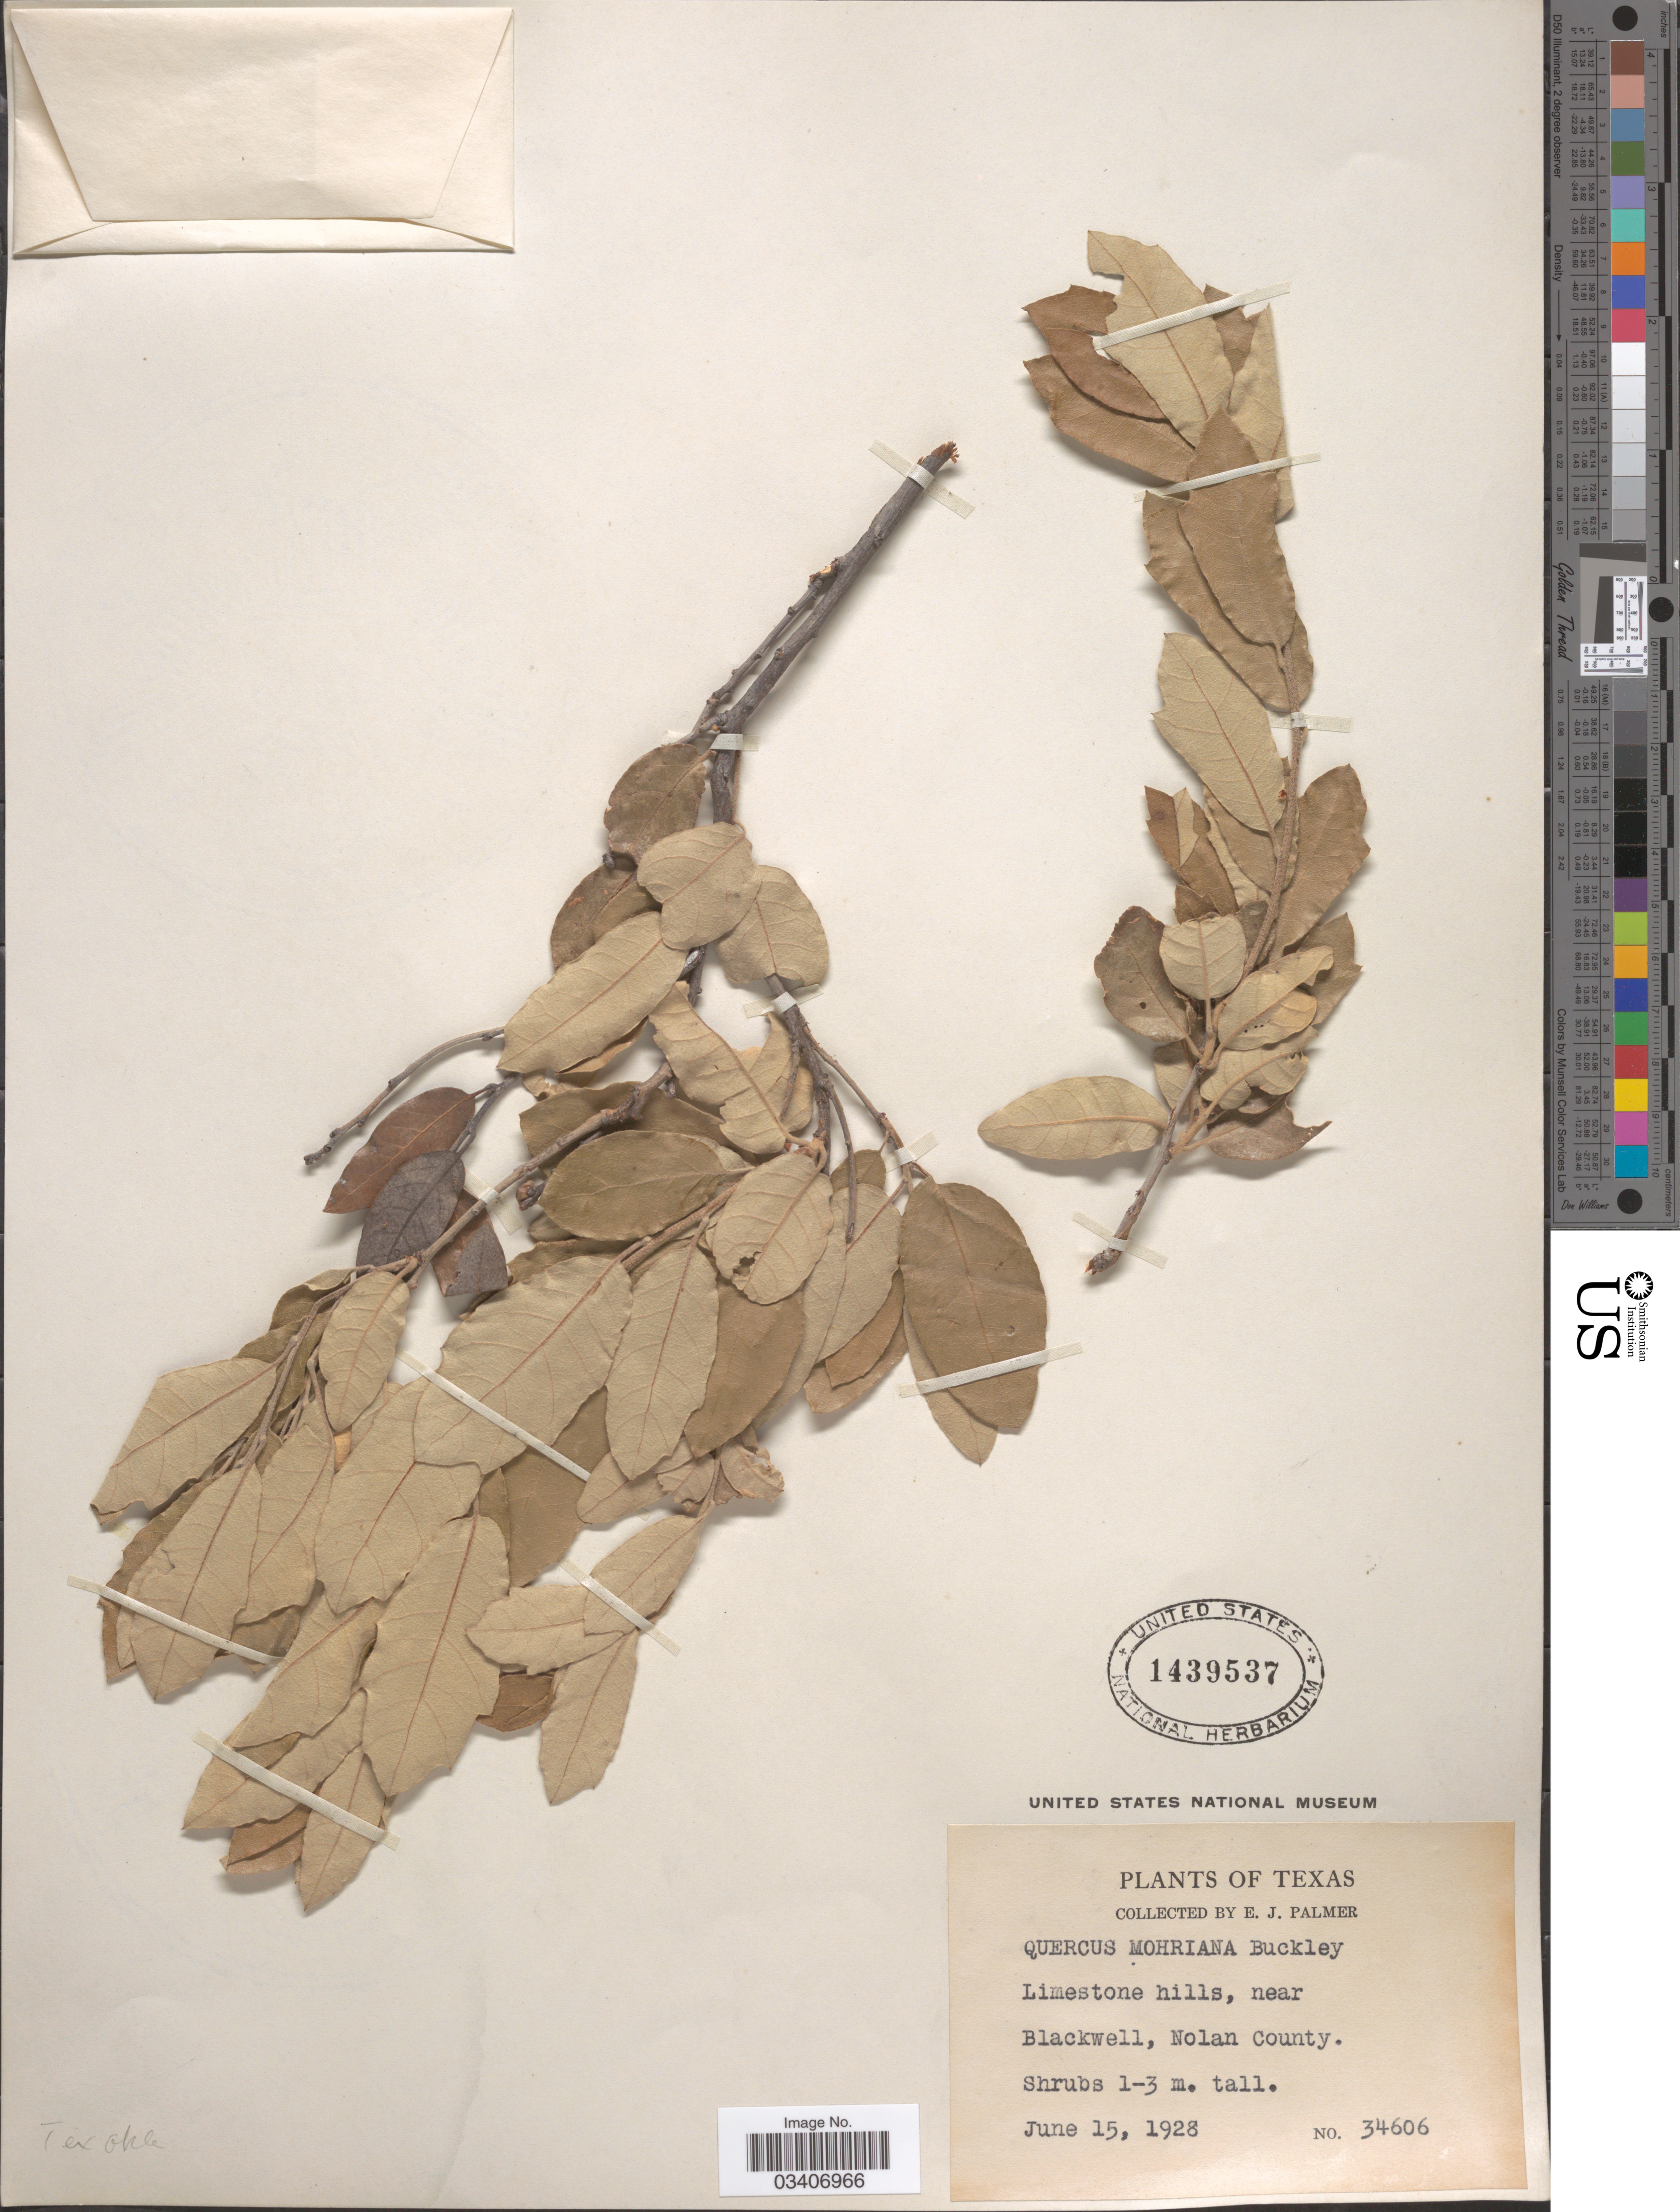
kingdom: Plantae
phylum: Tracheophyta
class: Magnoliopsida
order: Fagales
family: Fagaceae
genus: Quercus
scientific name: Quercus mohriana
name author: Buckley ex Rydb.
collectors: E. J. Palmer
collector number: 34606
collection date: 1928-06-15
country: United States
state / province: Texas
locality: Near Blackwell, Nolan County.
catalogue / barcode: US 1439537